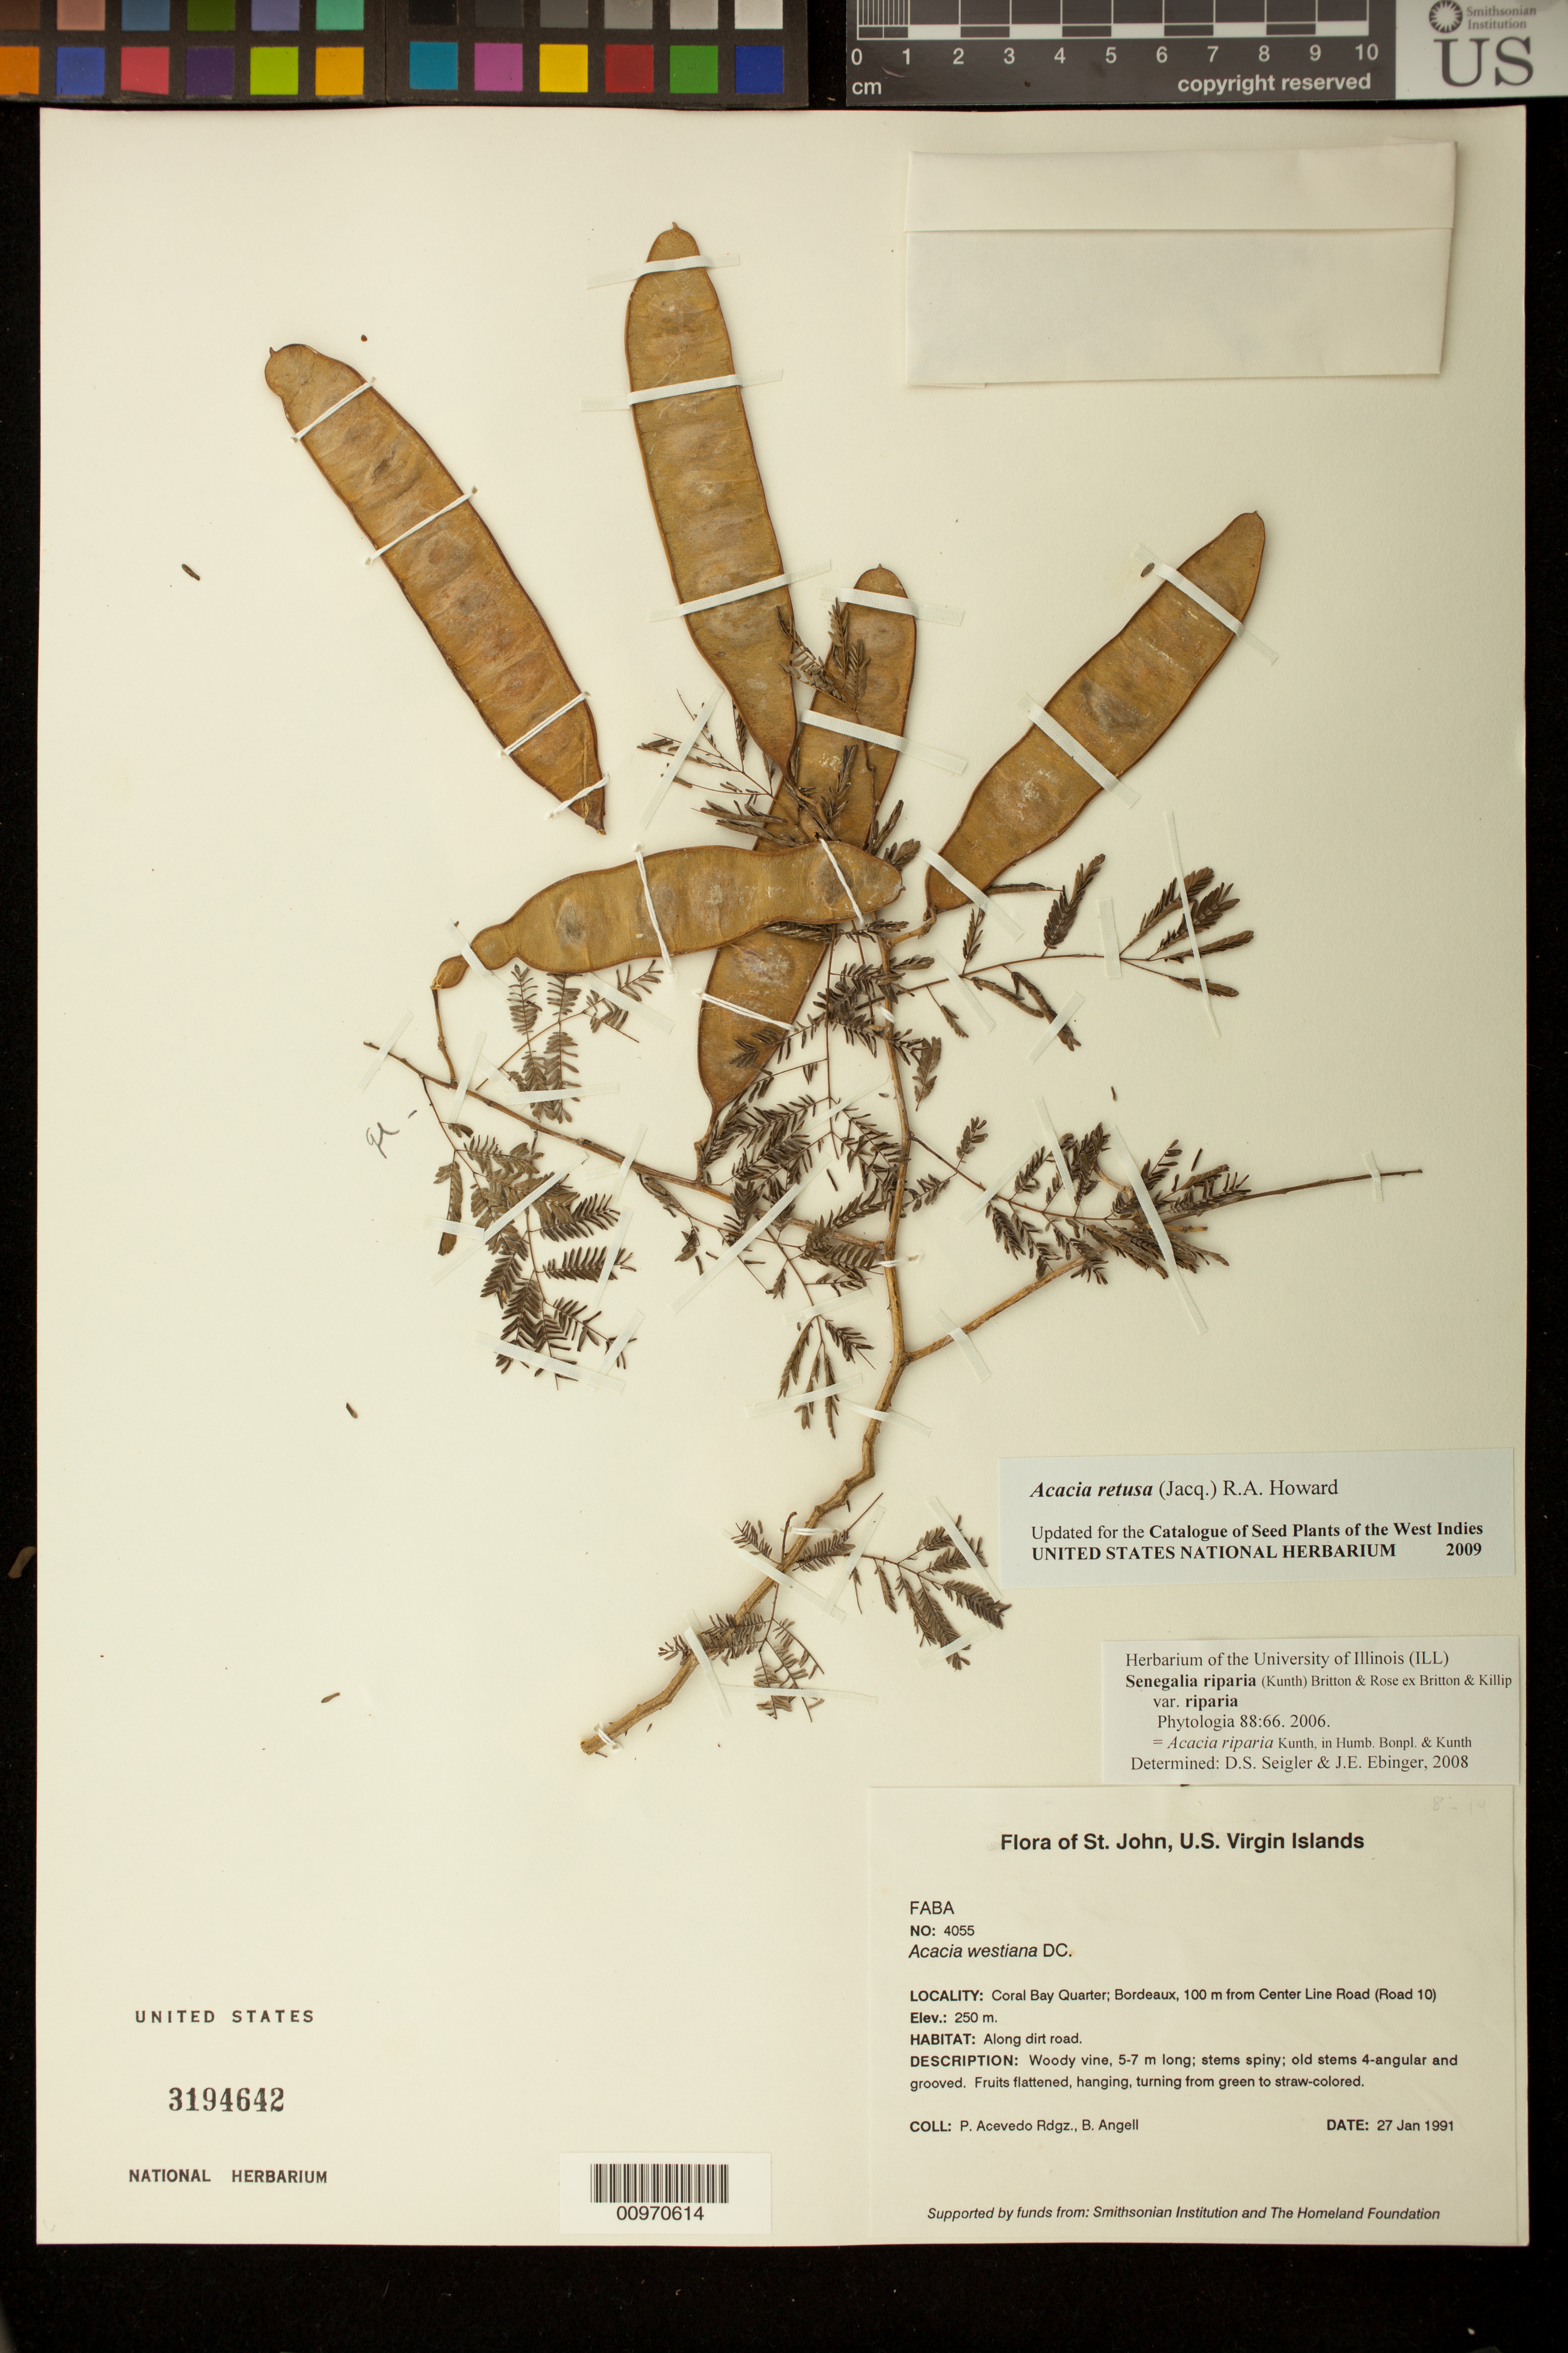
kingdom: Plantae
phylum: Tracheophyta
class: Magnoliopsida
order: Fabales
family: Fabaceae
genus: Senegalia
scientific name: Senegalia riparia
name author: (Kunth) Britton & Rose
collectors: P. Acevedo-Rodr. & Bobbi Angell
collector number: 4055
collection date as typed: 27 Jan 1991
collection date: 1991-01-27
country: U.S. Virgin Islands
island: St. John I.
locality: Coral Bay Quarter; Bordeaux, 100m from Center Line Road (Road 10)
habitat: Along dirt road.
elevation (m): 250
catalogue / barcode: US 3194642